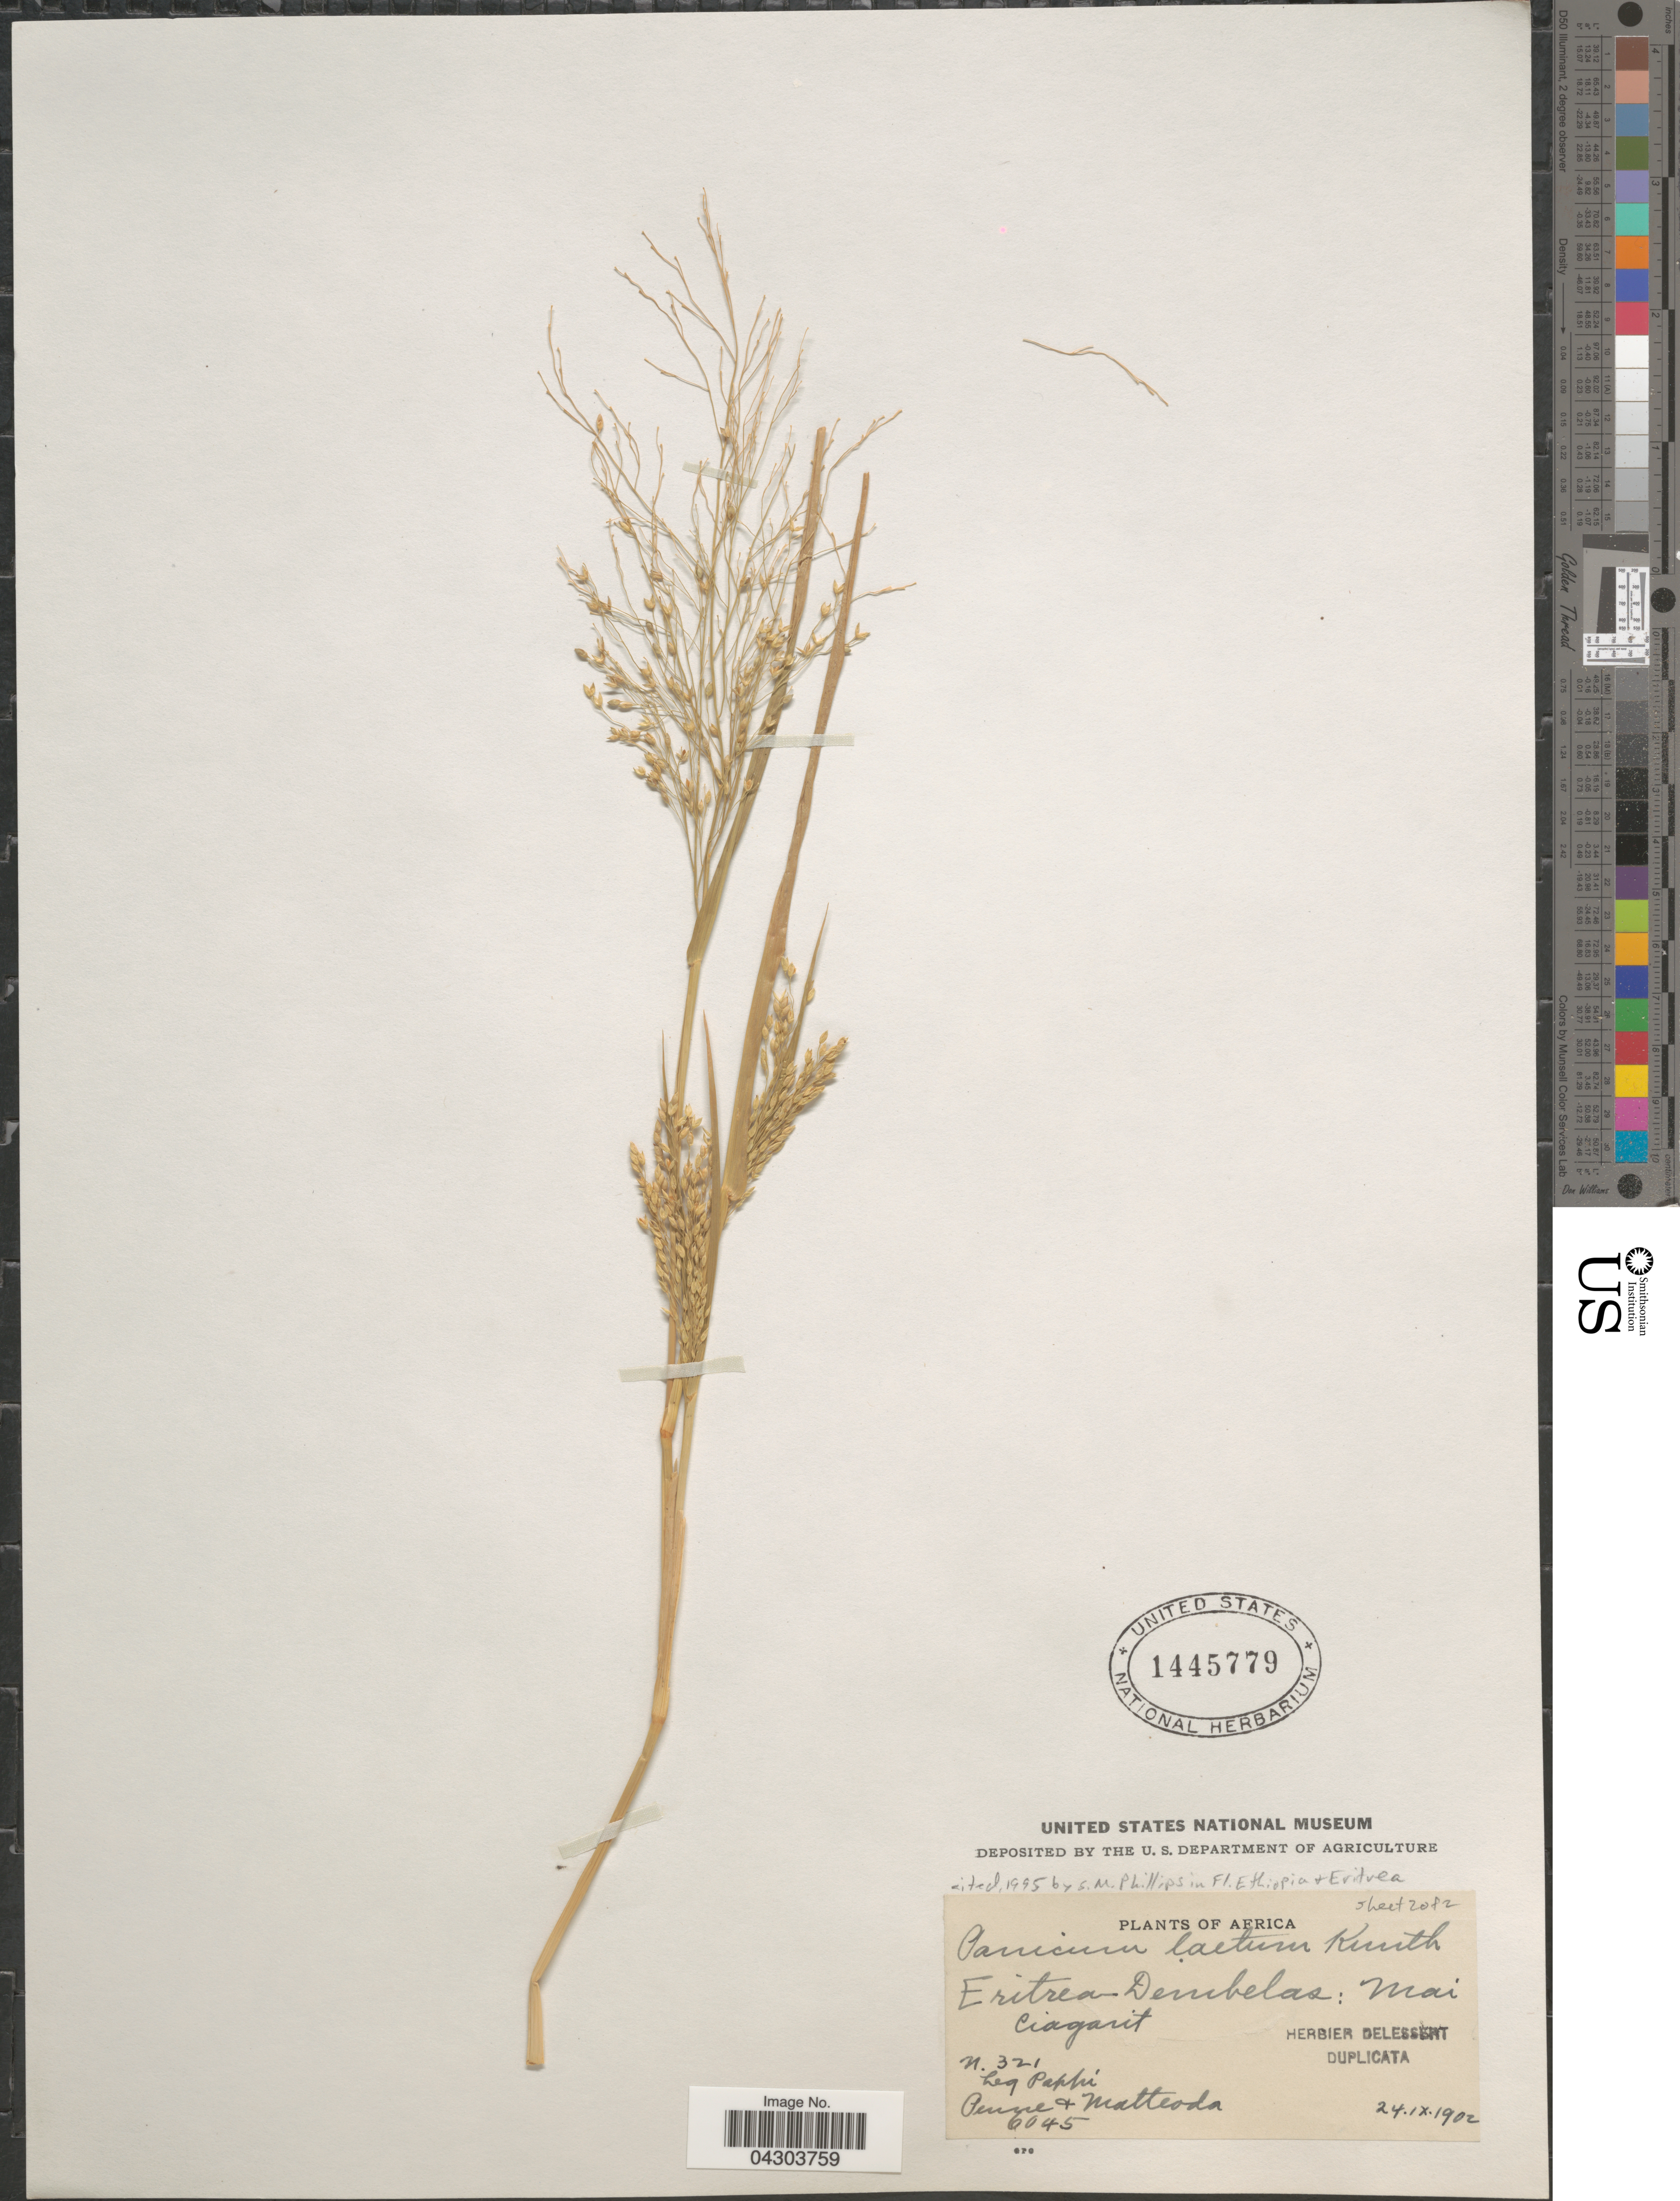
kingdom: Plantae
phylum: Tracheophyta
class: Liliopsida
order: Poales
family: Poaceae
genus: Panicum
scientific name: Panicum laetum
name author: Kunth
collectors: Pappi, Penne & Matteoda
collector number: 6045/321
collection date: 1902-09-24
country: Eritrea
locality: Africa. Dembelas: Mai Ciagarit.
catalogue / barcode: US 1445779